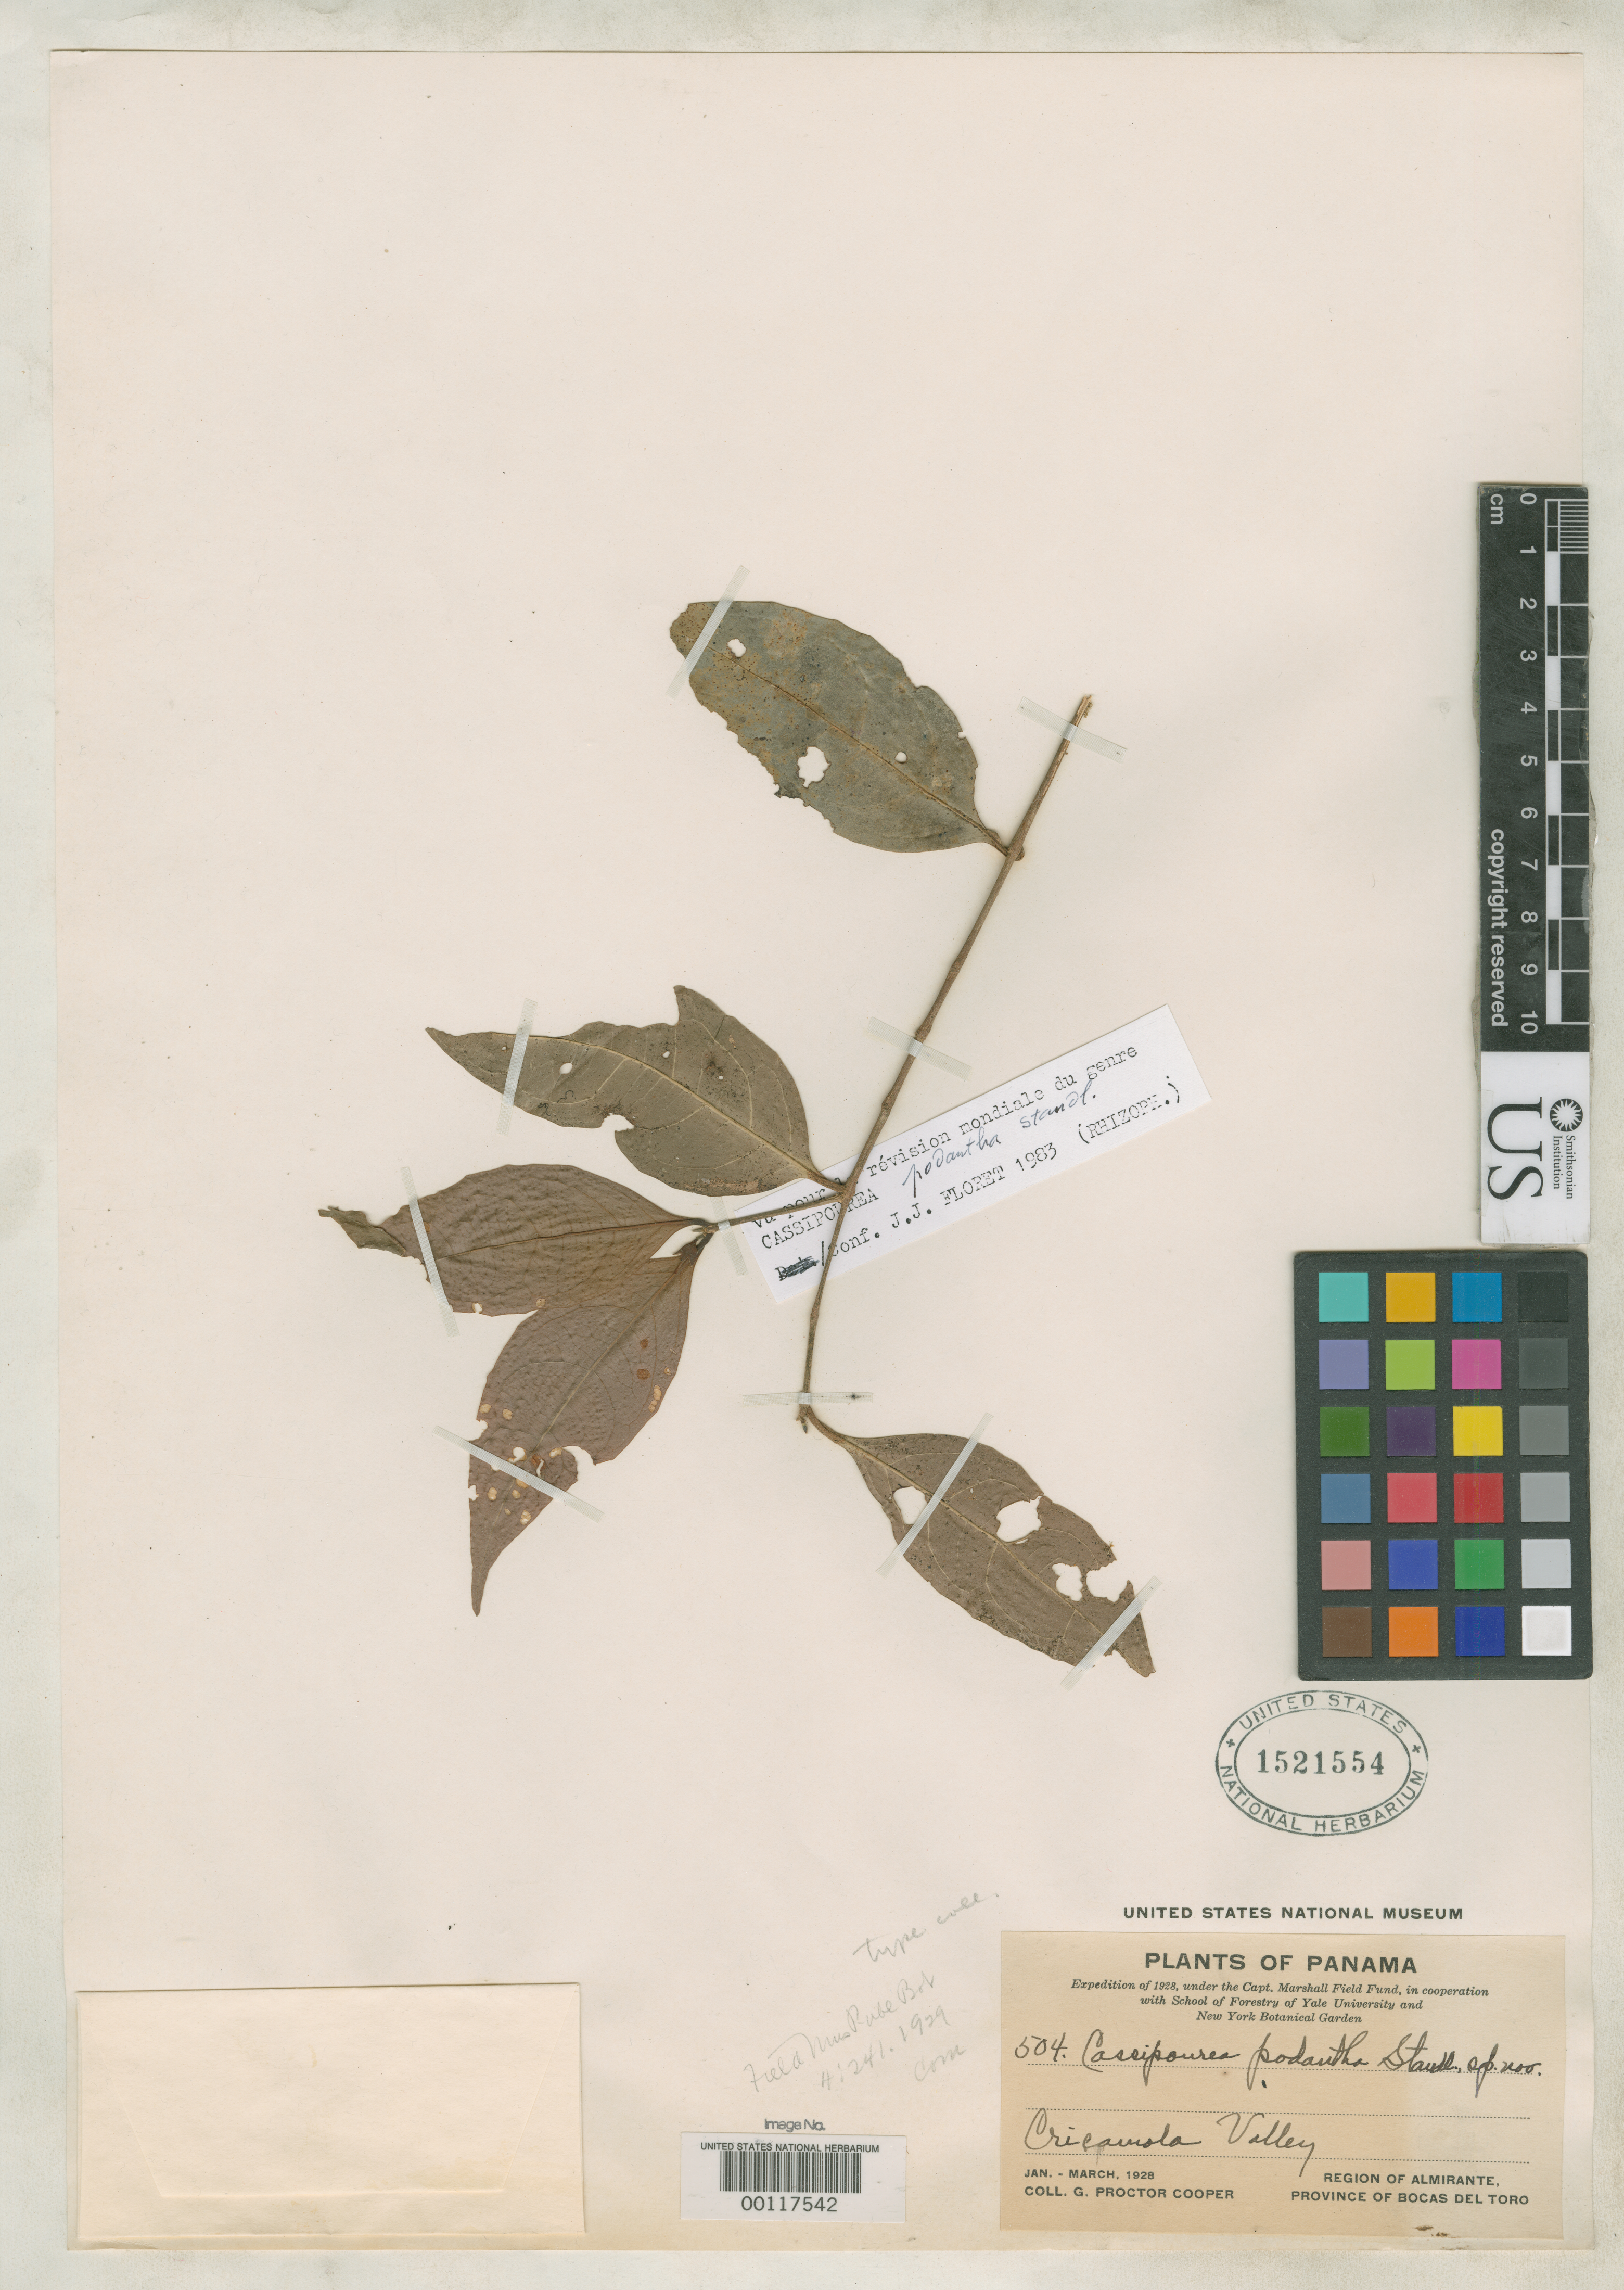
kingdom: Plantae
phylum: Tracheophyta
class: Magnoliopsida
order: Malpighiales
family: Rhizophoraceae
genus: Cassipourea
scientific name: Cassipourea podantha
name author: Standl.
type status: Isotype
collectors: G. Cooper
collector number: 504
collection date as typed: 1928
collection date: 1928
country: Panama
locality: Cricamola Valley, region of Almirante.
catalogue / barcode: US 1521554